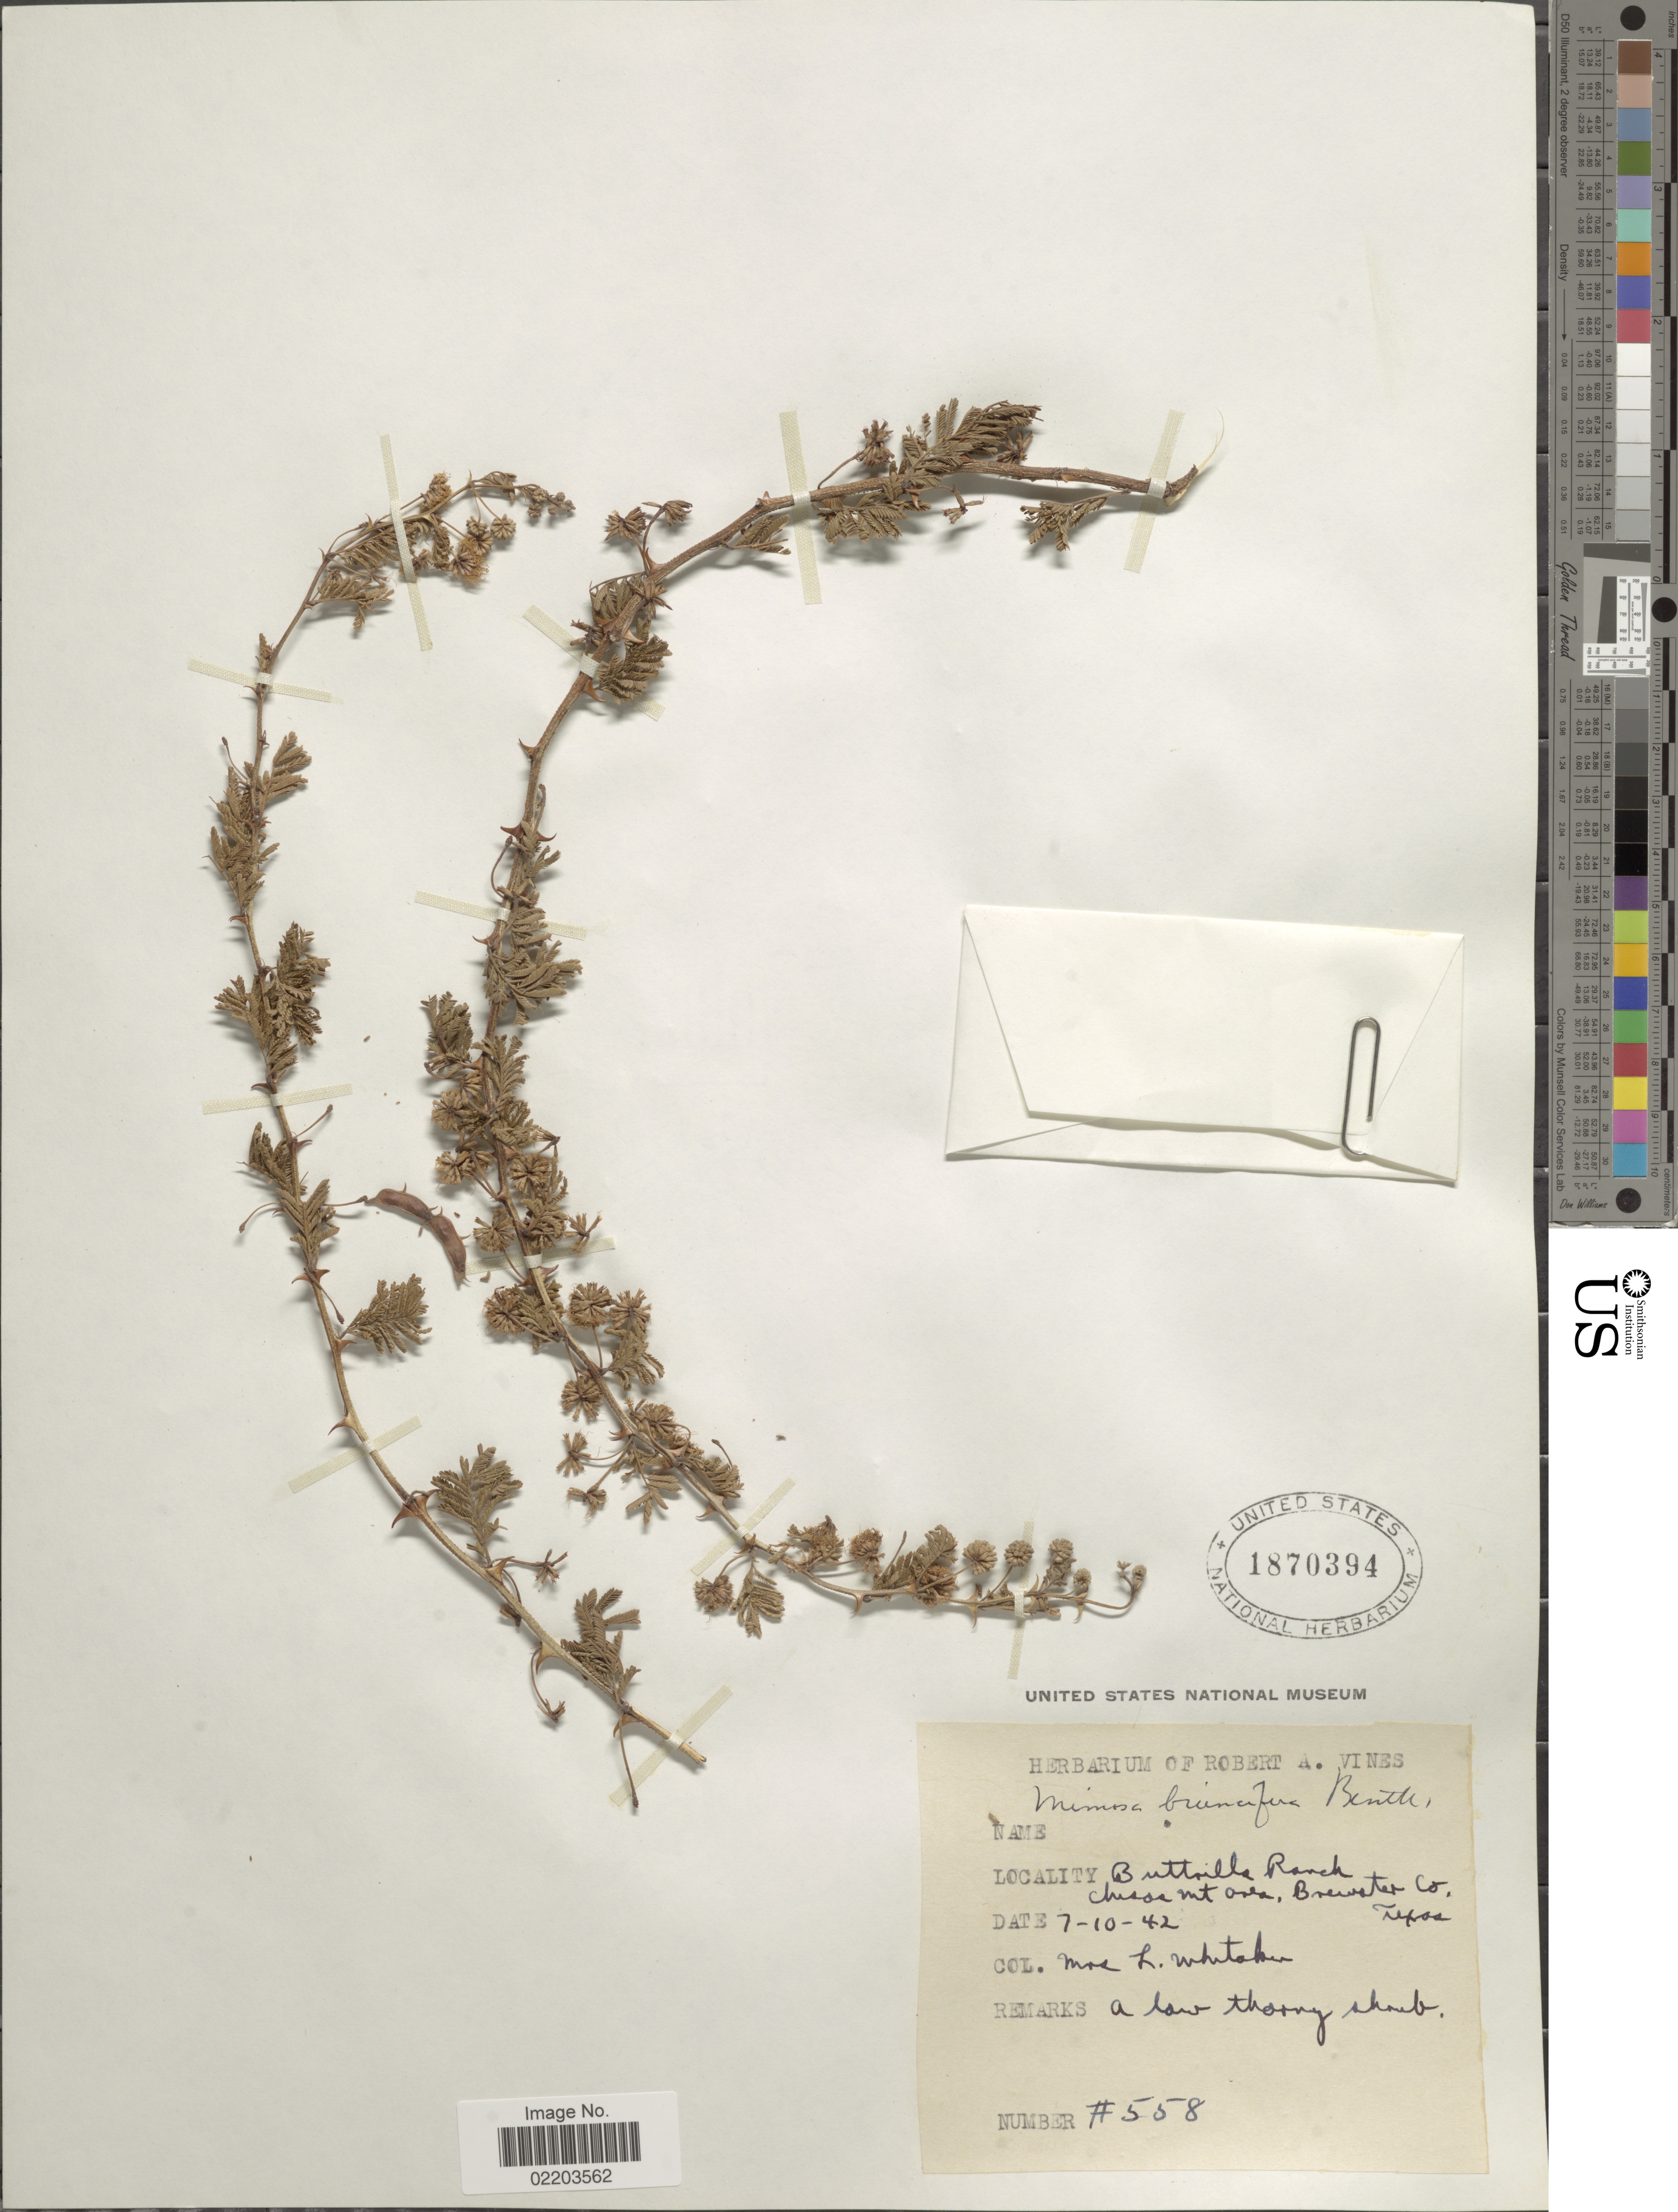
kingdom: Plantae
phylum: Tracheophyta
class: Magnoliopsida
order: Fabales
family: Fabaceae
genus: Mimosa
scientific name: Mimosa biuncifera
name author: Benth.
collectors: L. Whitaker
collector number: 558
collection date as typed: Transcribed d/m/y: 10/7/42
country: United States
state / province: Texas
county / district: Brewster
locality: Buttville Ranch, Chisos Mt Oslo. [interperted]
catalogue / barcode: US 1870394